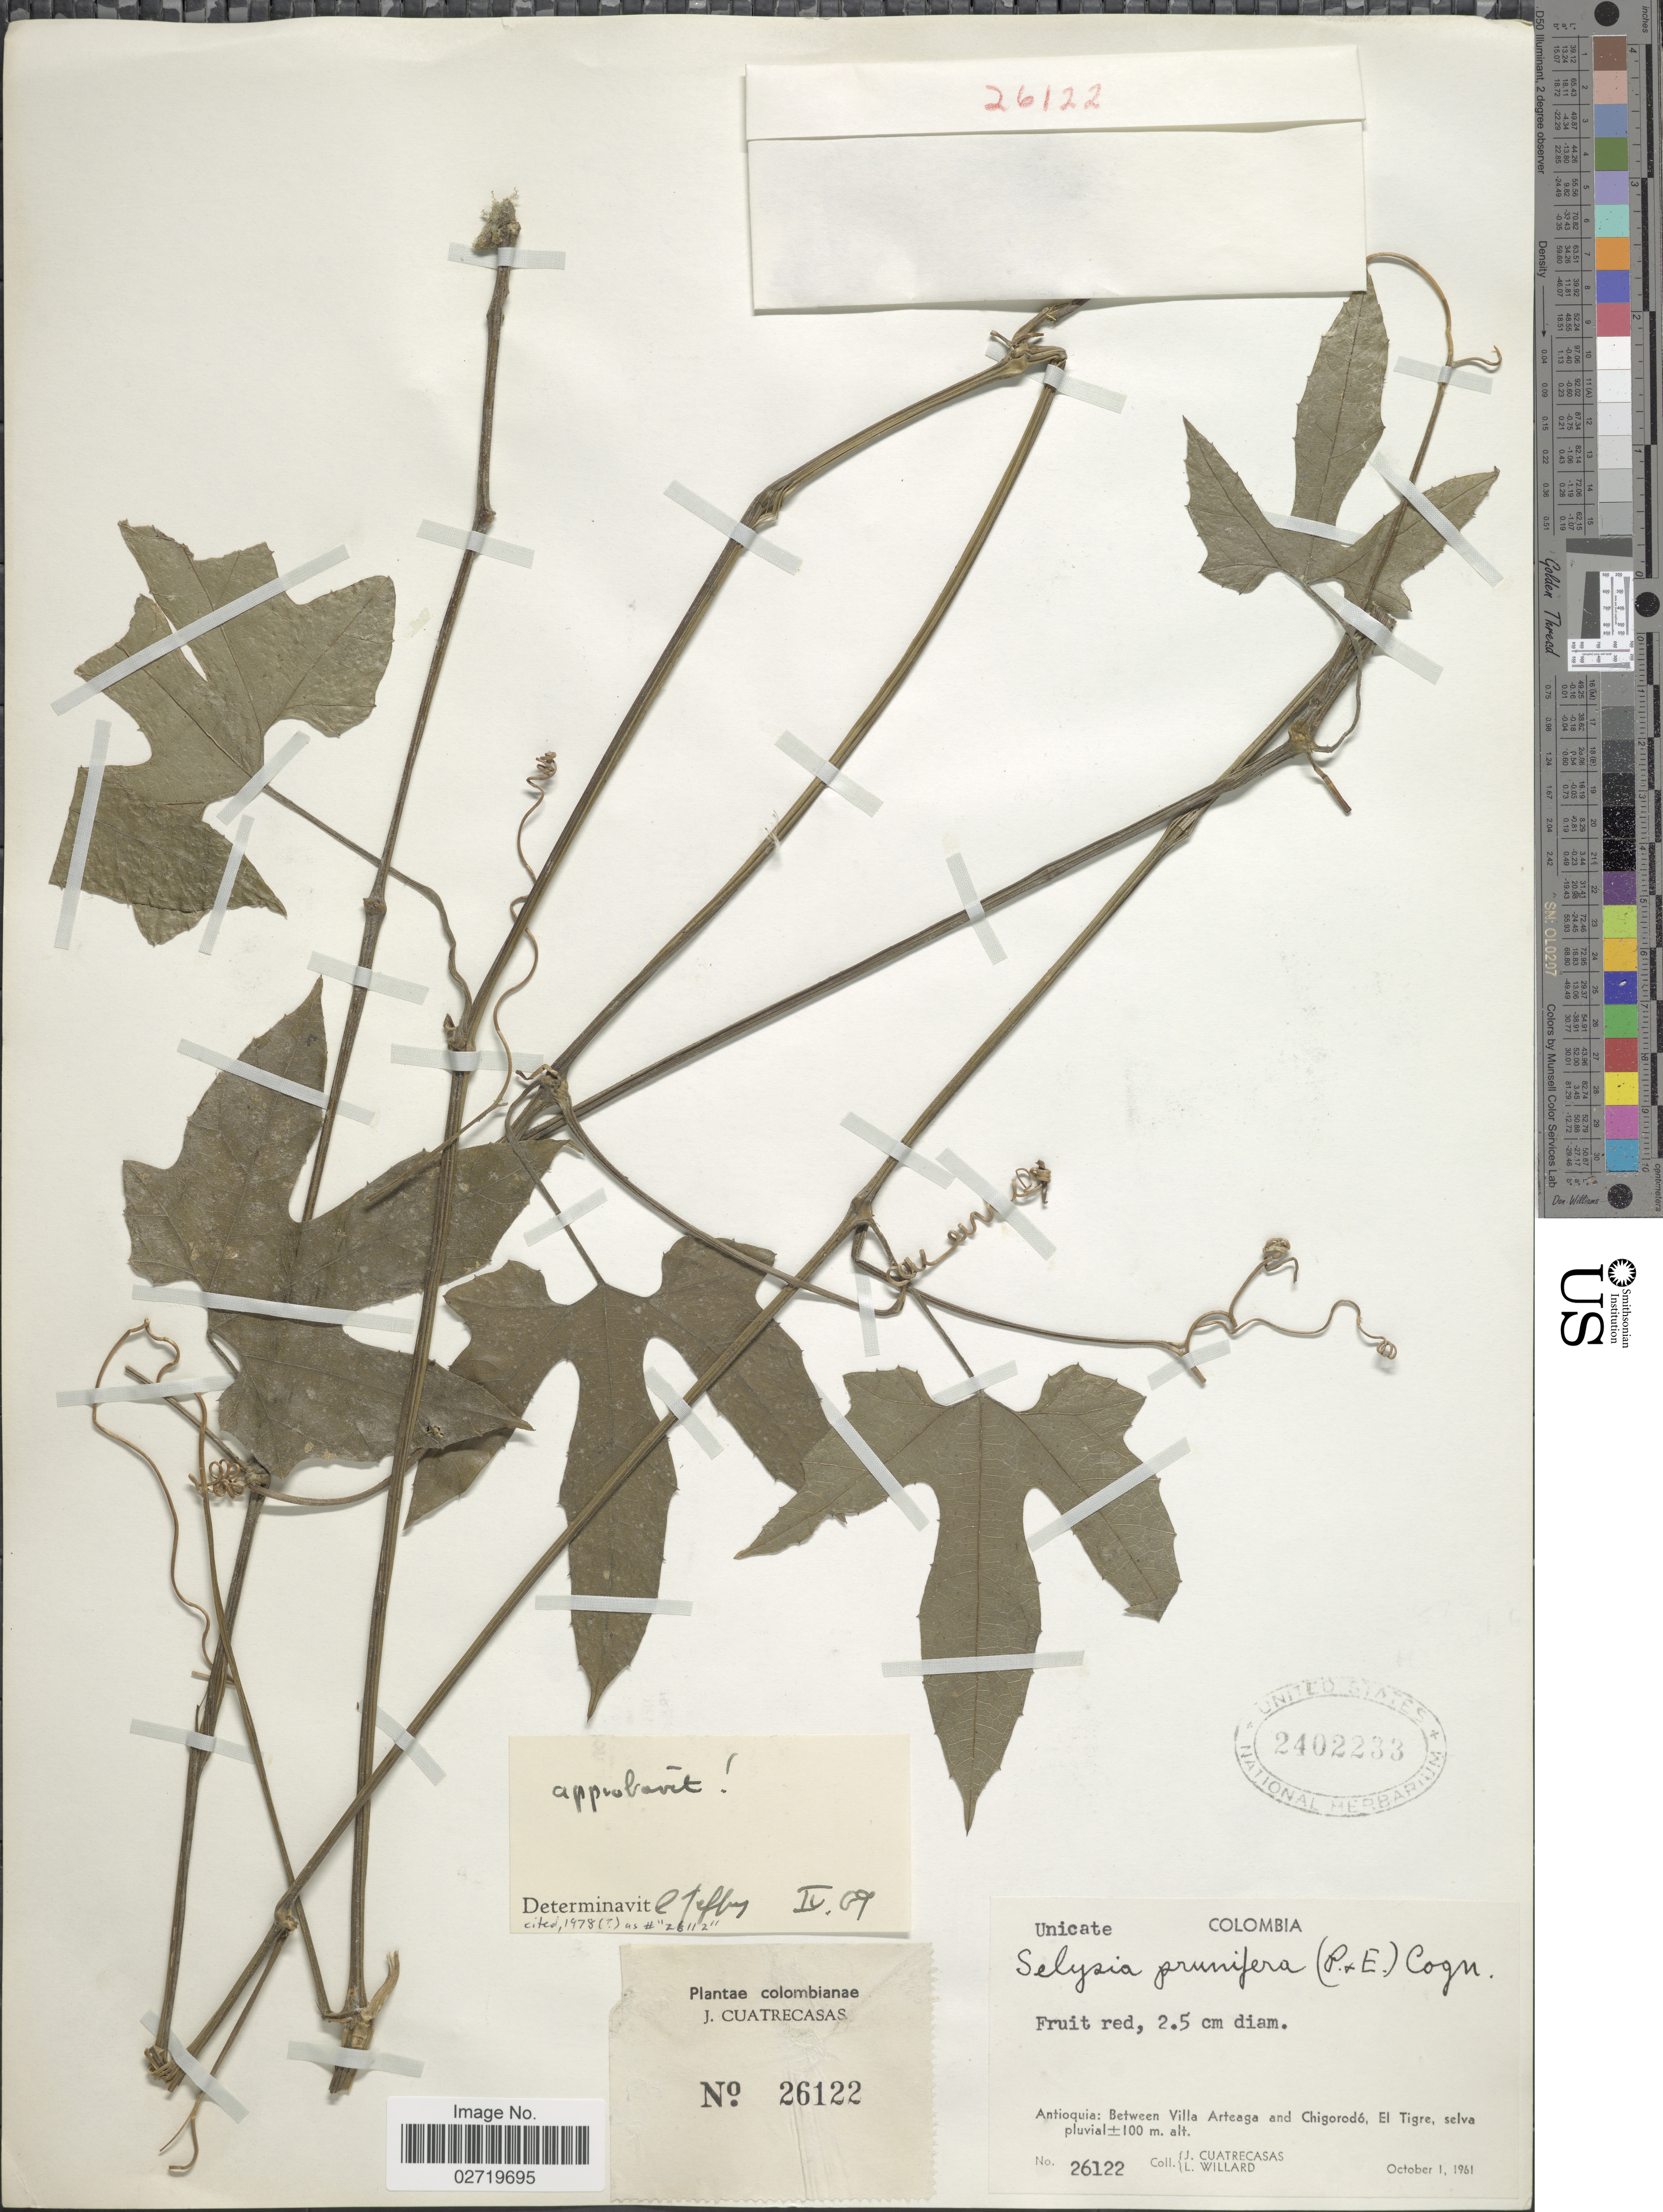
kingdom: Plantae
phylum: Tracheophyta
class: Magnoliopsida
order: Cucurbitales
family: Cucurbitaceae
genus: Selysia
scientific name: Selysia prunifera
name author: (Poepp. & Endl.) Cogn.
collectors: J. Cuatrecasas & L. Willard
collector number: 26122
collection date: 1961-10-01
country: Colombia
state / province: Antioquia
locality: Between Villa Arteaga and Chigorodó, El Tigre.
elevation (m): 100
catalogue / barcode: US 2402233